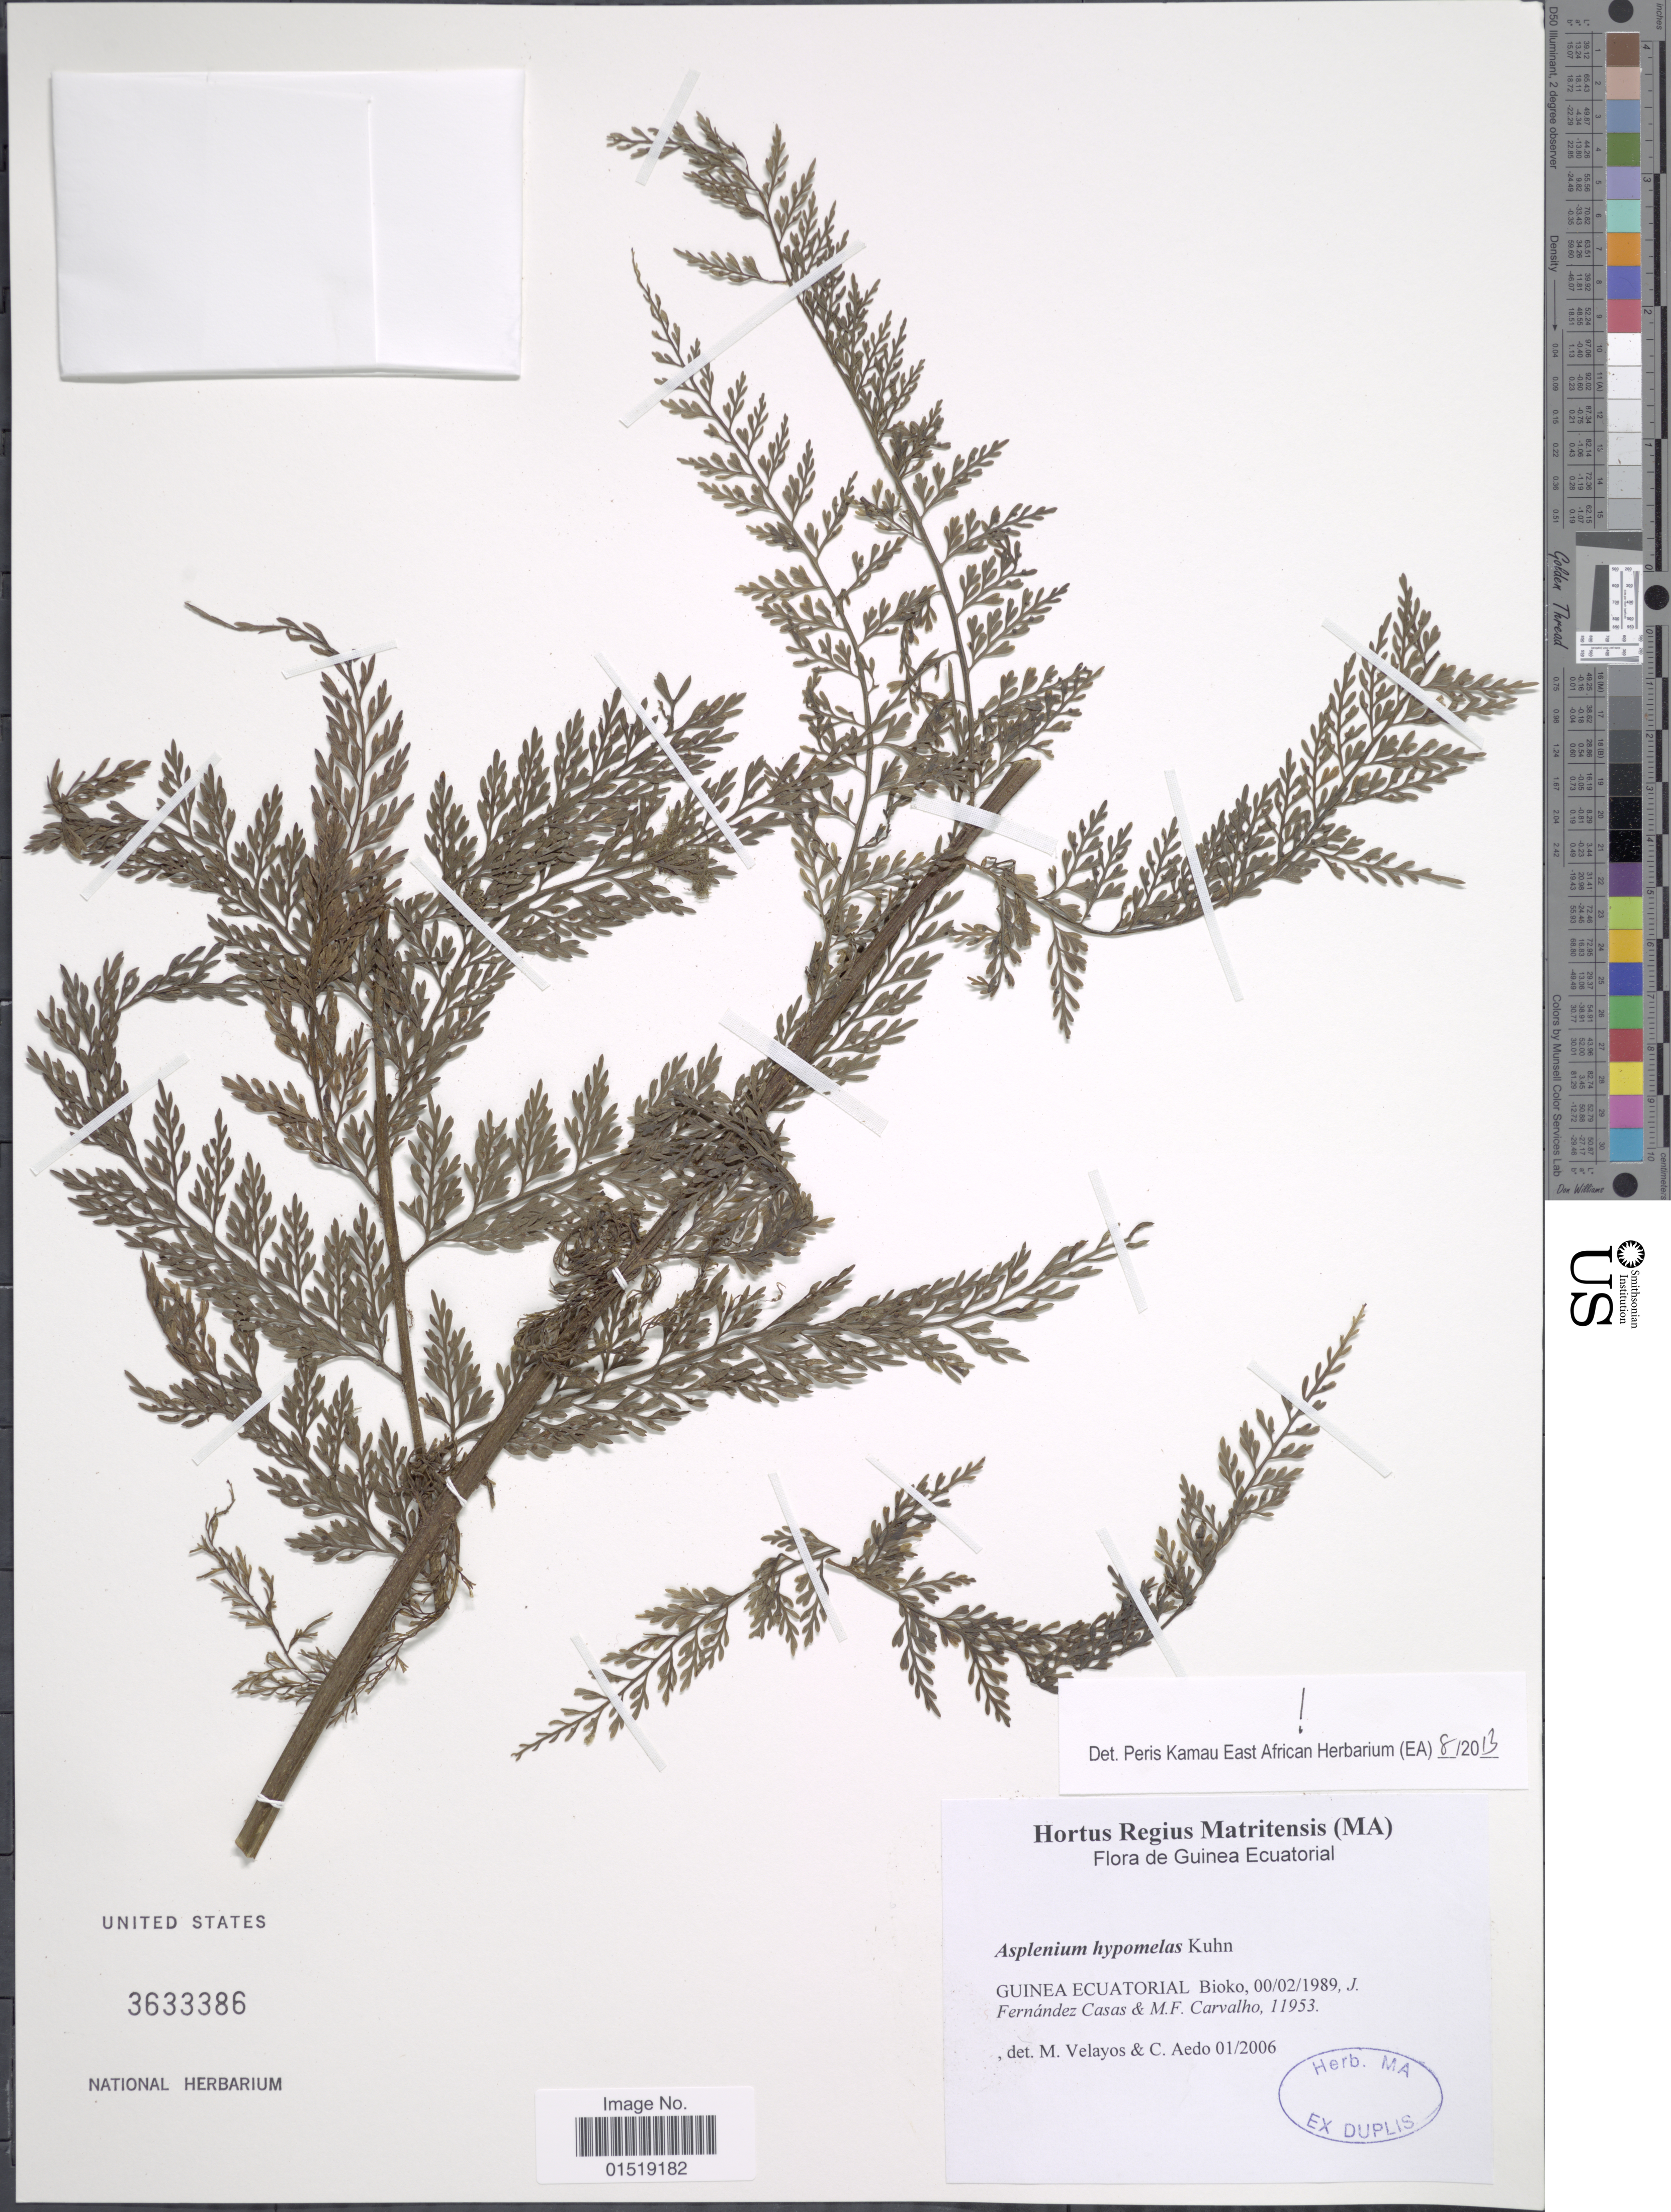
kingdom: Plantae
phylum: Tracheophyta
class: Polypodiopsida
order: Polypodiales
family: Aspleniaceae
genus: Asplenium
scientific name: Asplenium hypomelas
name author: Kuhn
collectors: J. Casas & M. F. Carvalho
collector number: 11953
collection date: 1989-02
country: Equatorial Guinea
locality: Bioko.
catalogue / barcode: US 3633386